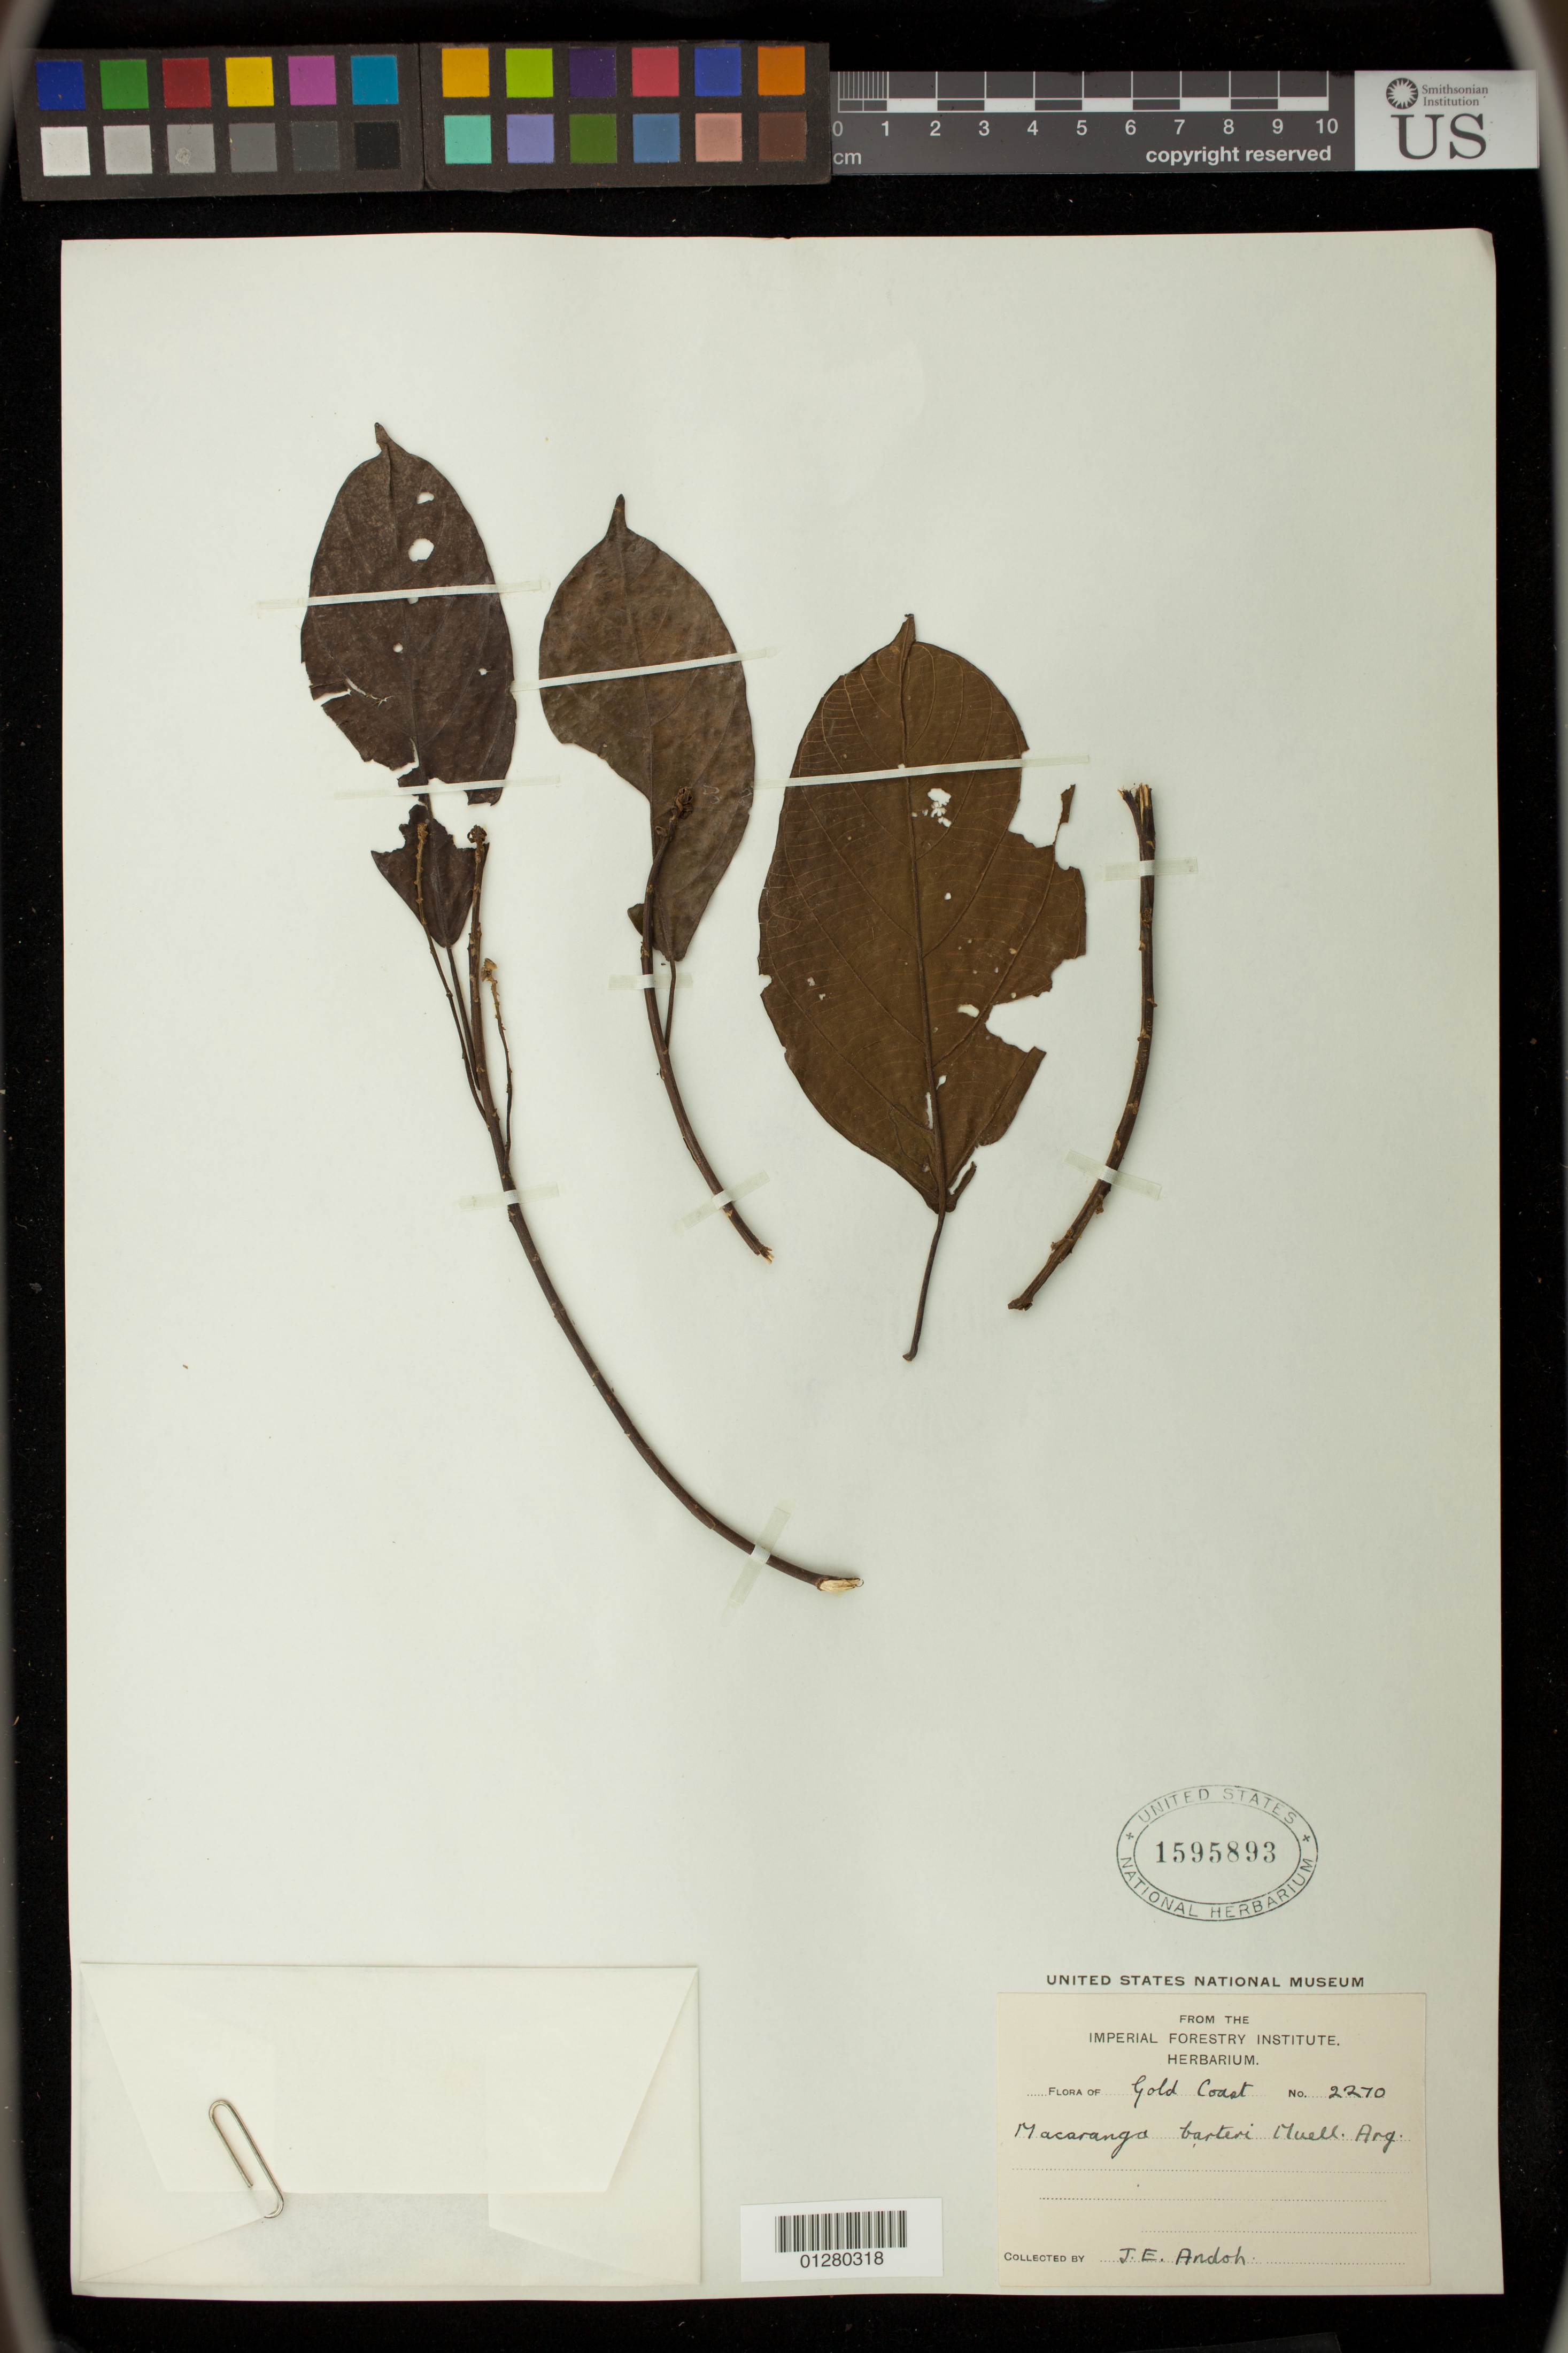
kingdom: Plantae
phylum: Tracheophyta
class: Magnoliopsida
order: Malpighiales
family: Euphorbiaceae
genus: Macaranga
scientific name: Macaranga barteri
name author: Müll. Arg.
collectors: J. Andoh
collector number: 2270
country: Australia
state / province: Queensland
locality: Gold Coast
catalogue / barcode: US 1595893